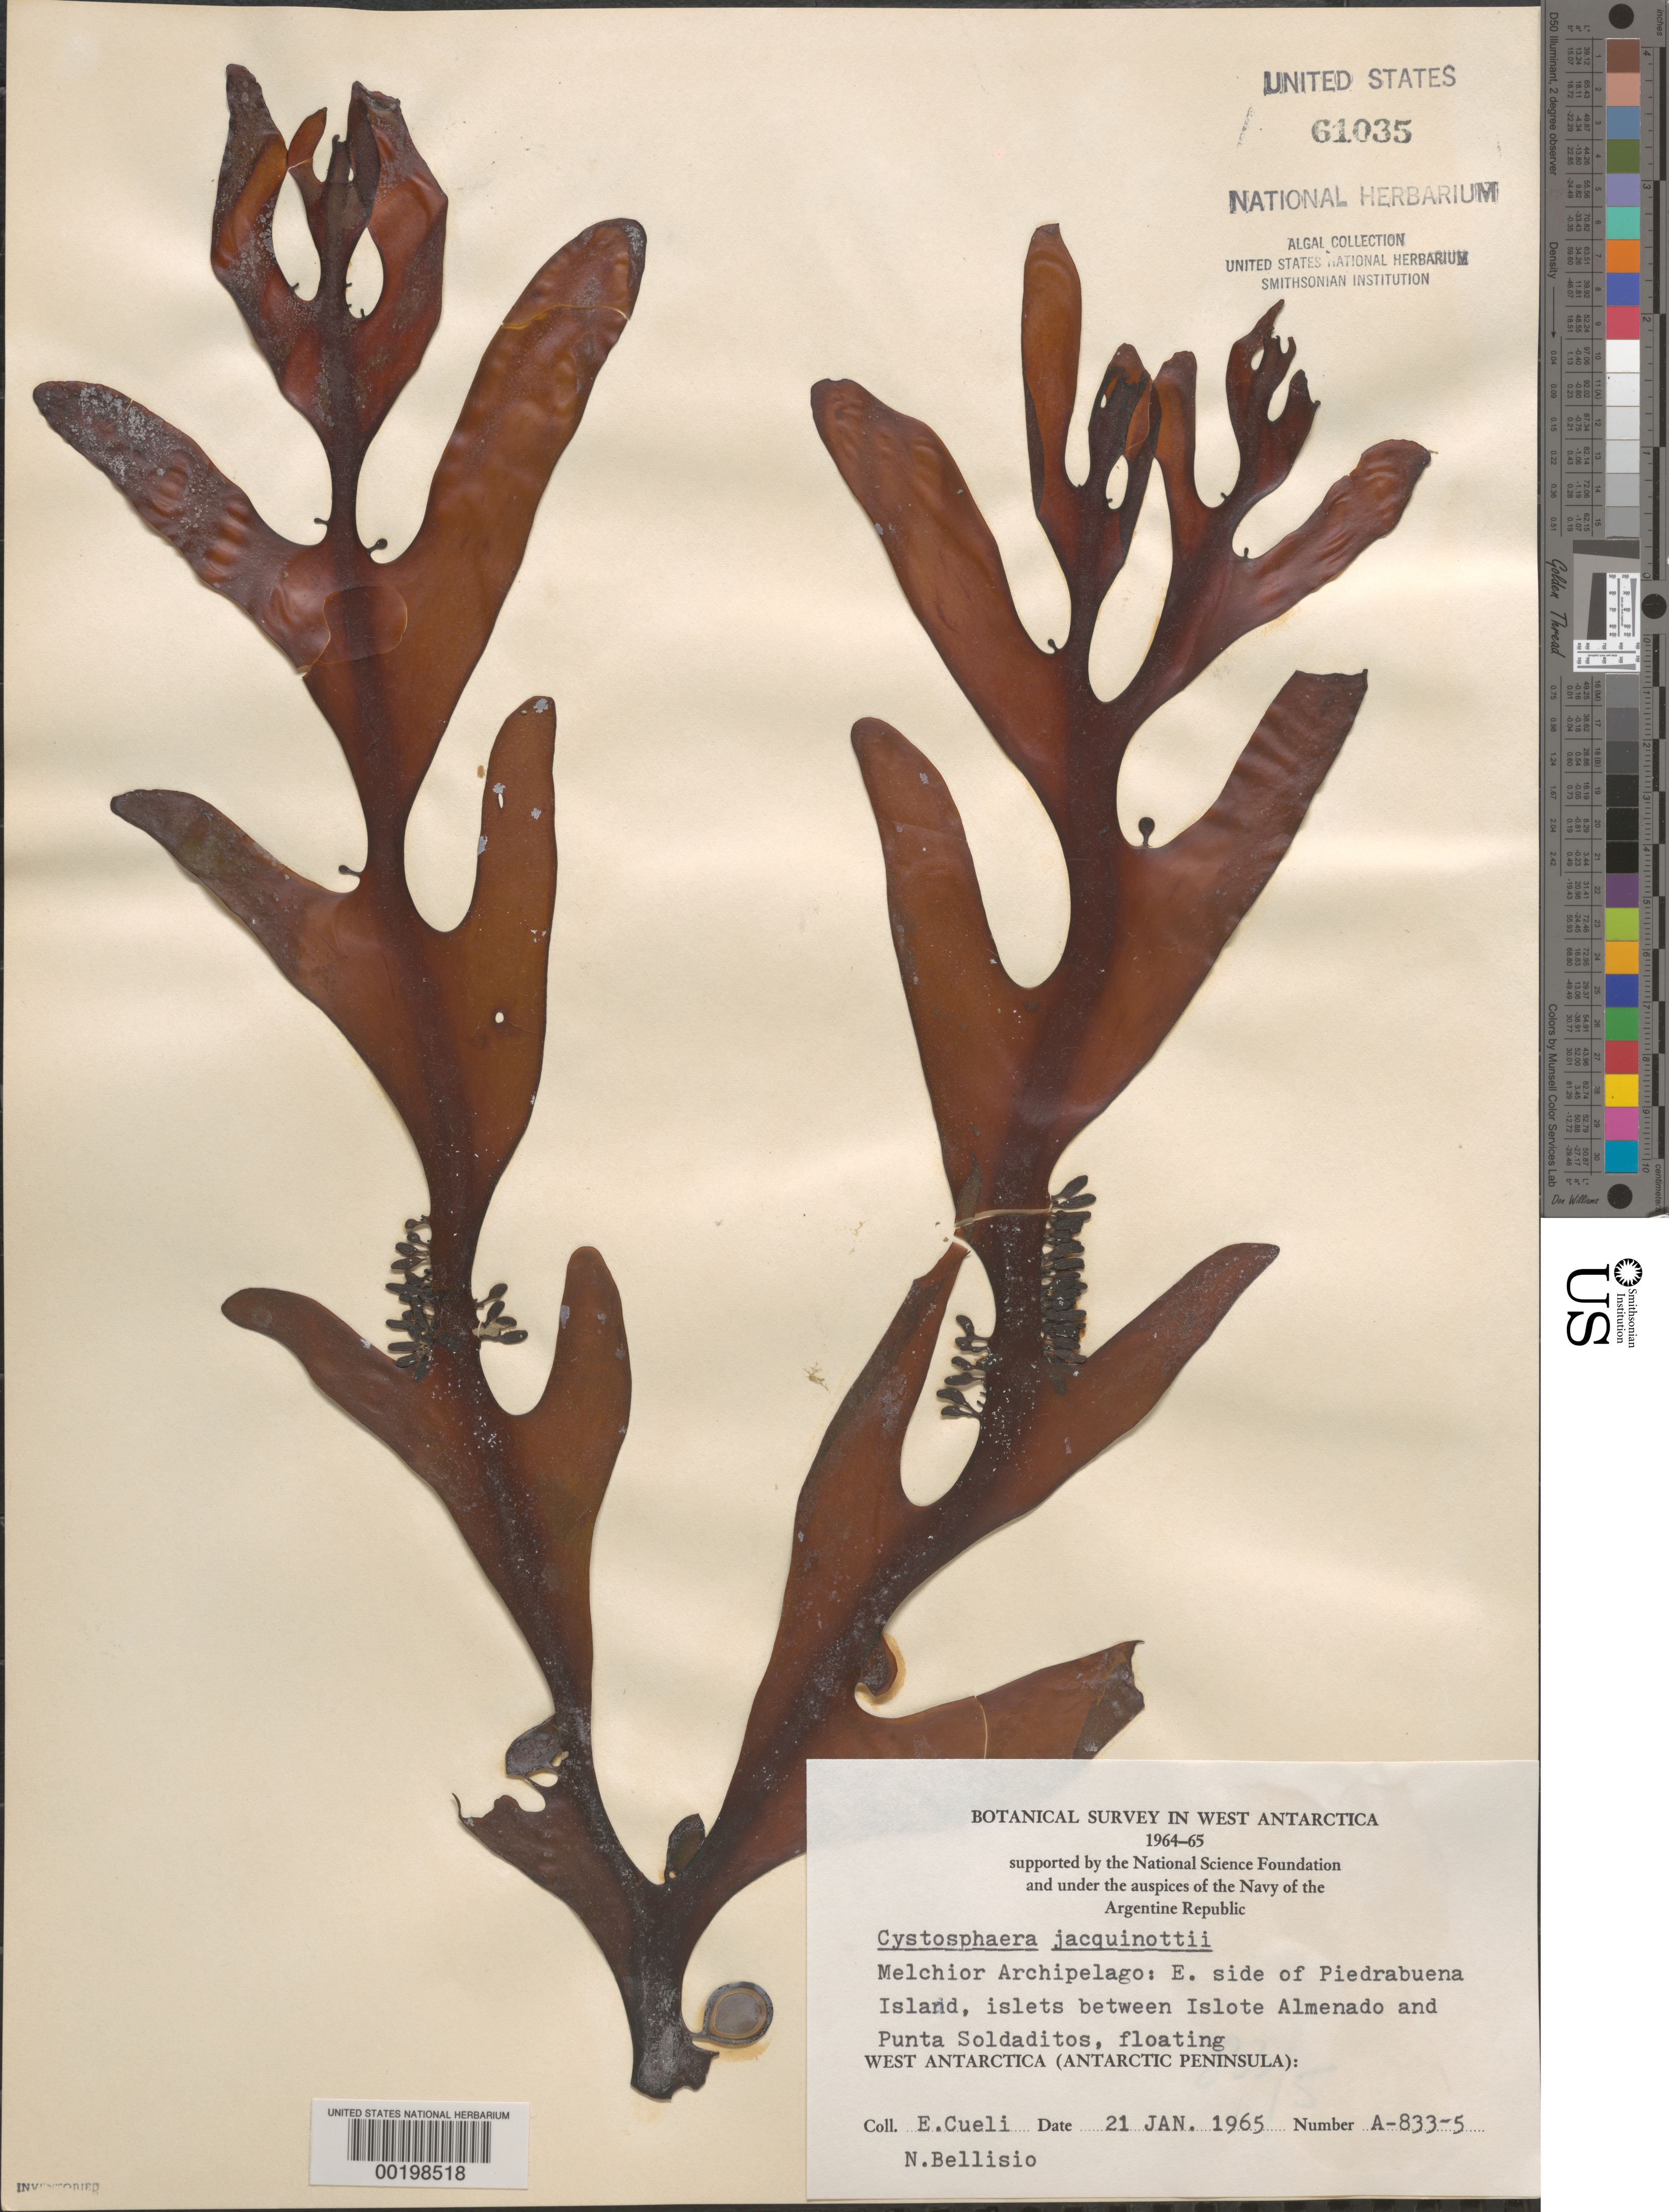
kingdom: Chromista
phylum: Ochrophyta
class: Phaeophyceae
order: Fucales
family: Seirococcaceae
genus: Cystosphaera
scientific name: Cystosphaera jacquinotii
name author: (Montagne) Skottsberg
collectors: E. Cueli & N. Bellisio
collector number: A-833-5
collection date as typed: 21 Jan 1965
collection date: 1965-01-21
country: Antarctica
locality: Eta Island, islets between Islote Almenado & Punta Soladitos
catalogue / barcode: US 61035